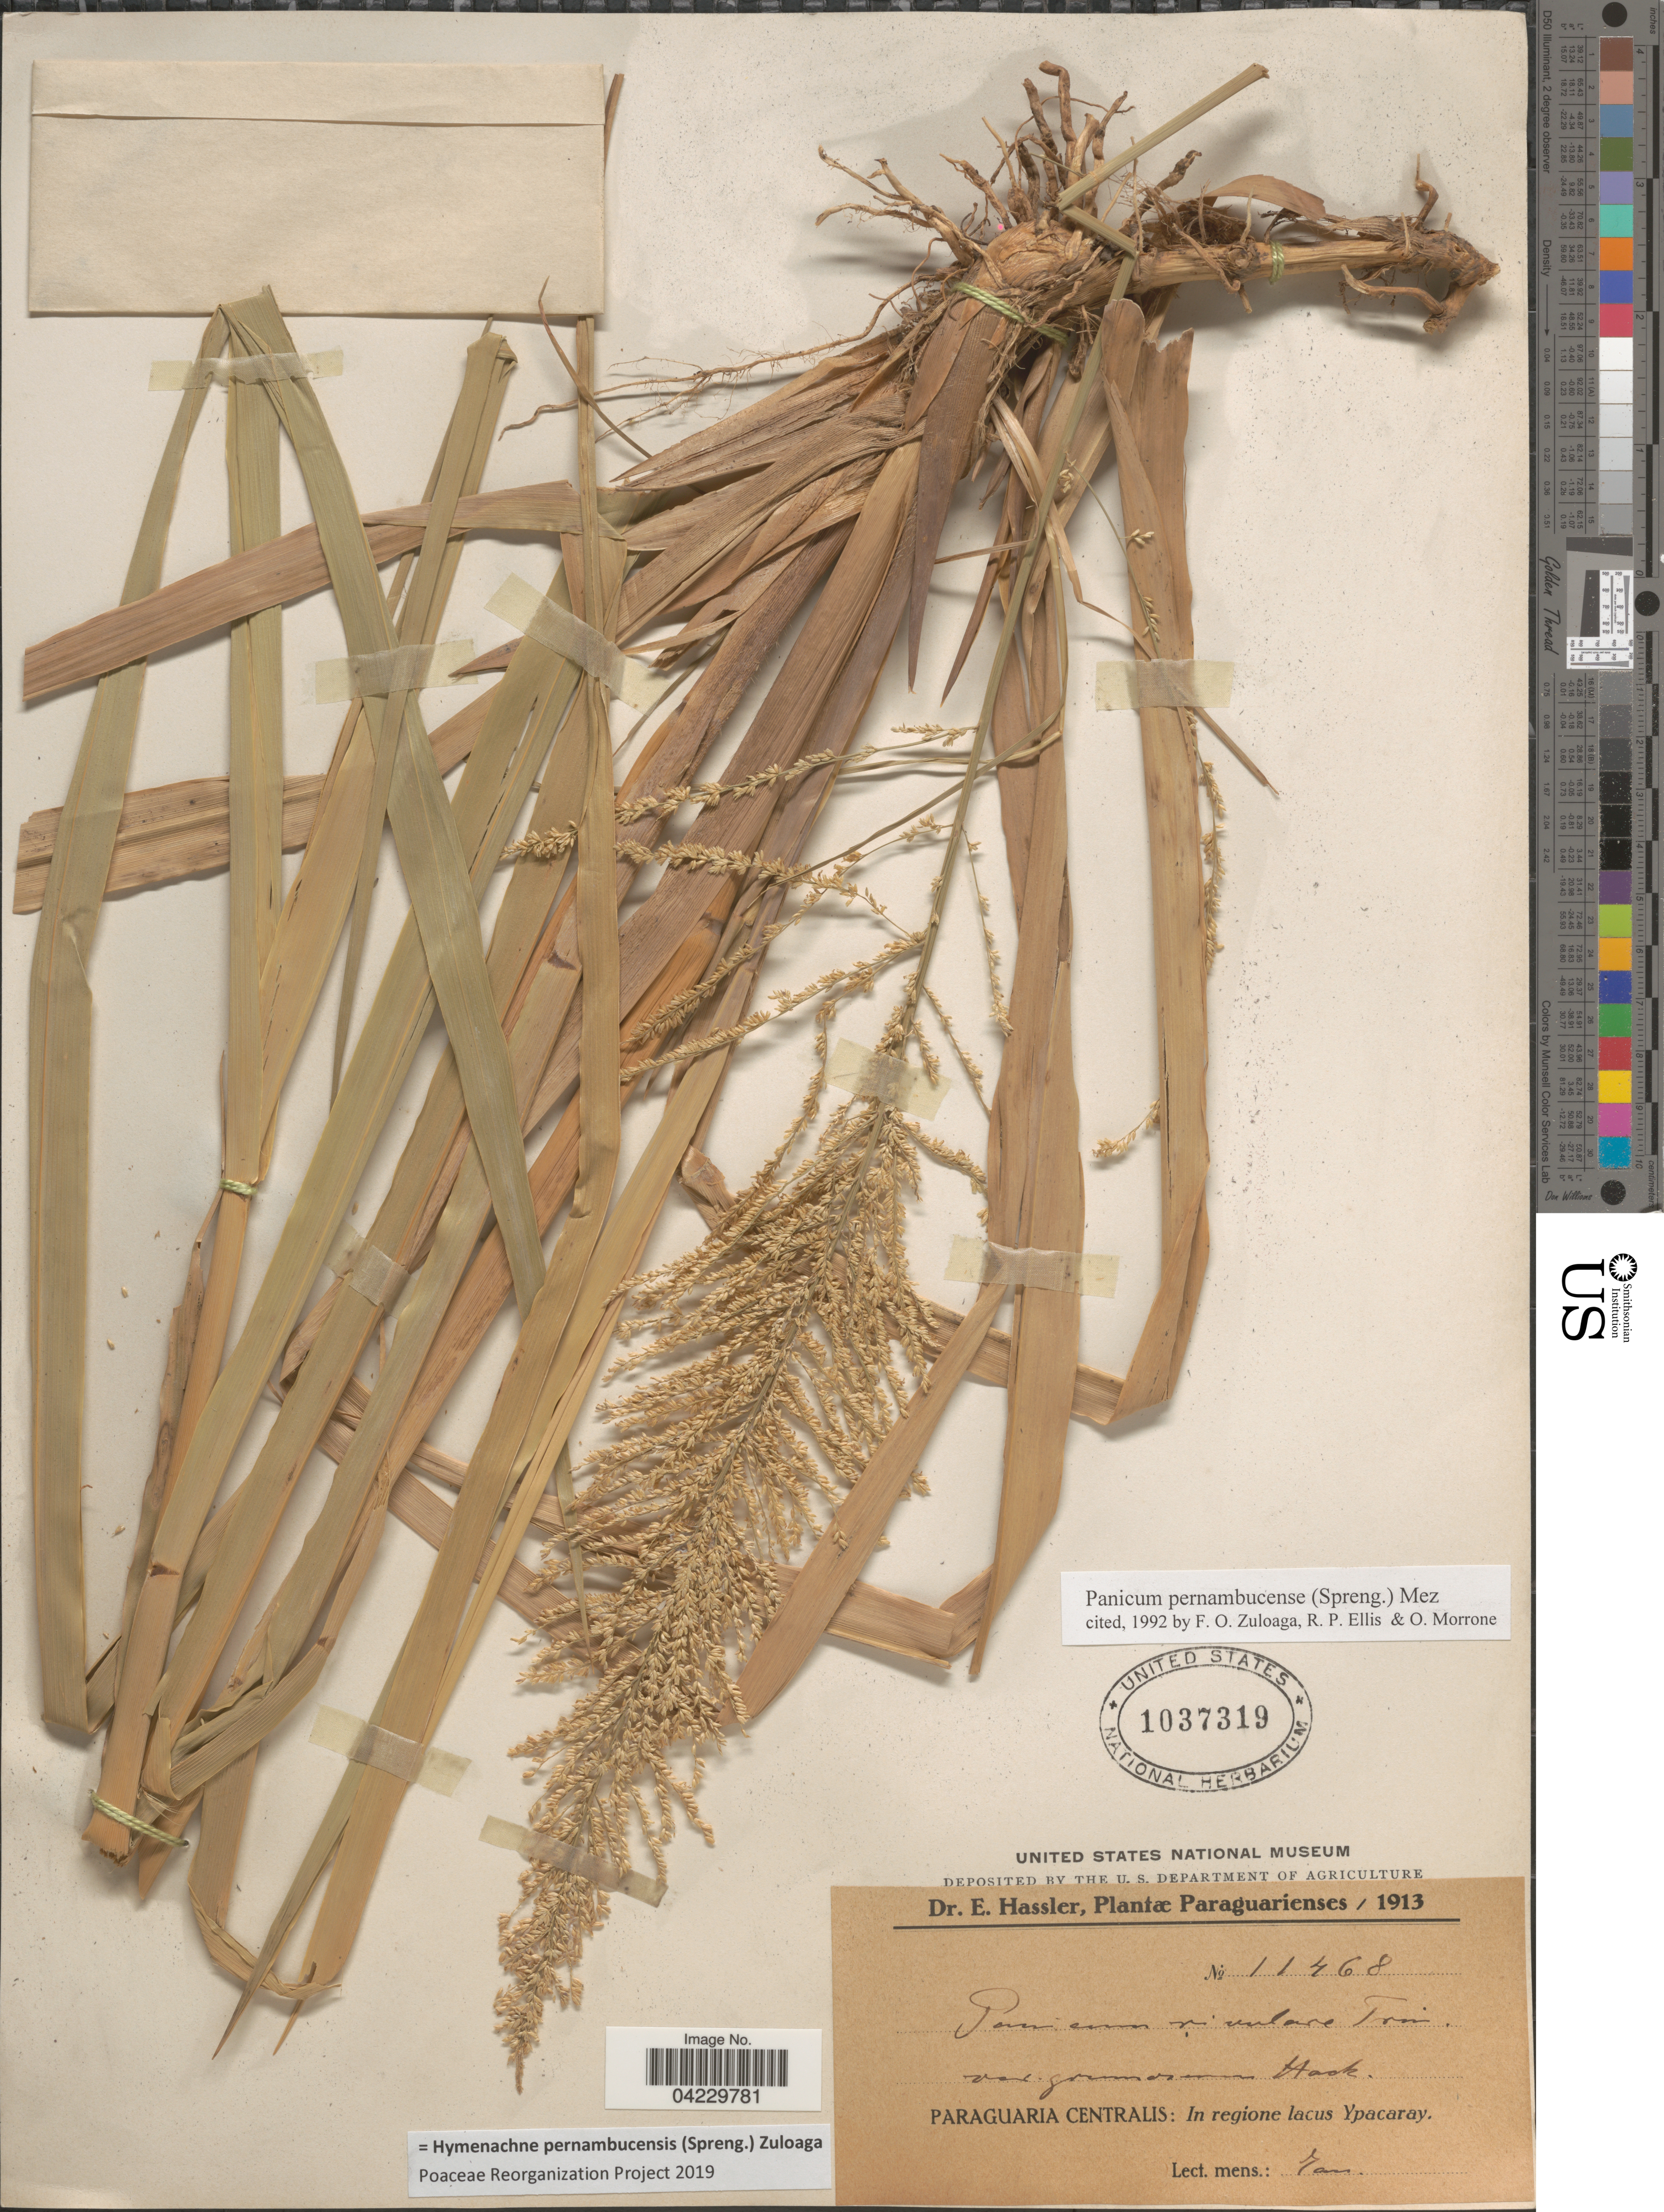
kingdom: Plantae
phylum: Tracheophyta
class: Liliopsida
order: Poales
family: Poaceae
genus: Hymenachne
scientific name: Hymenachne pernambucensis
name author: (Spreng.) Zuloaga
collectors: E. Hassler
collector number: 11468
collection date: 1913-01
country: Paraguay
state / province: Paraguari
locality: Paraguaria Centralis: In regione lacus Ypacaray.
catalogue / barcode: US 1037319